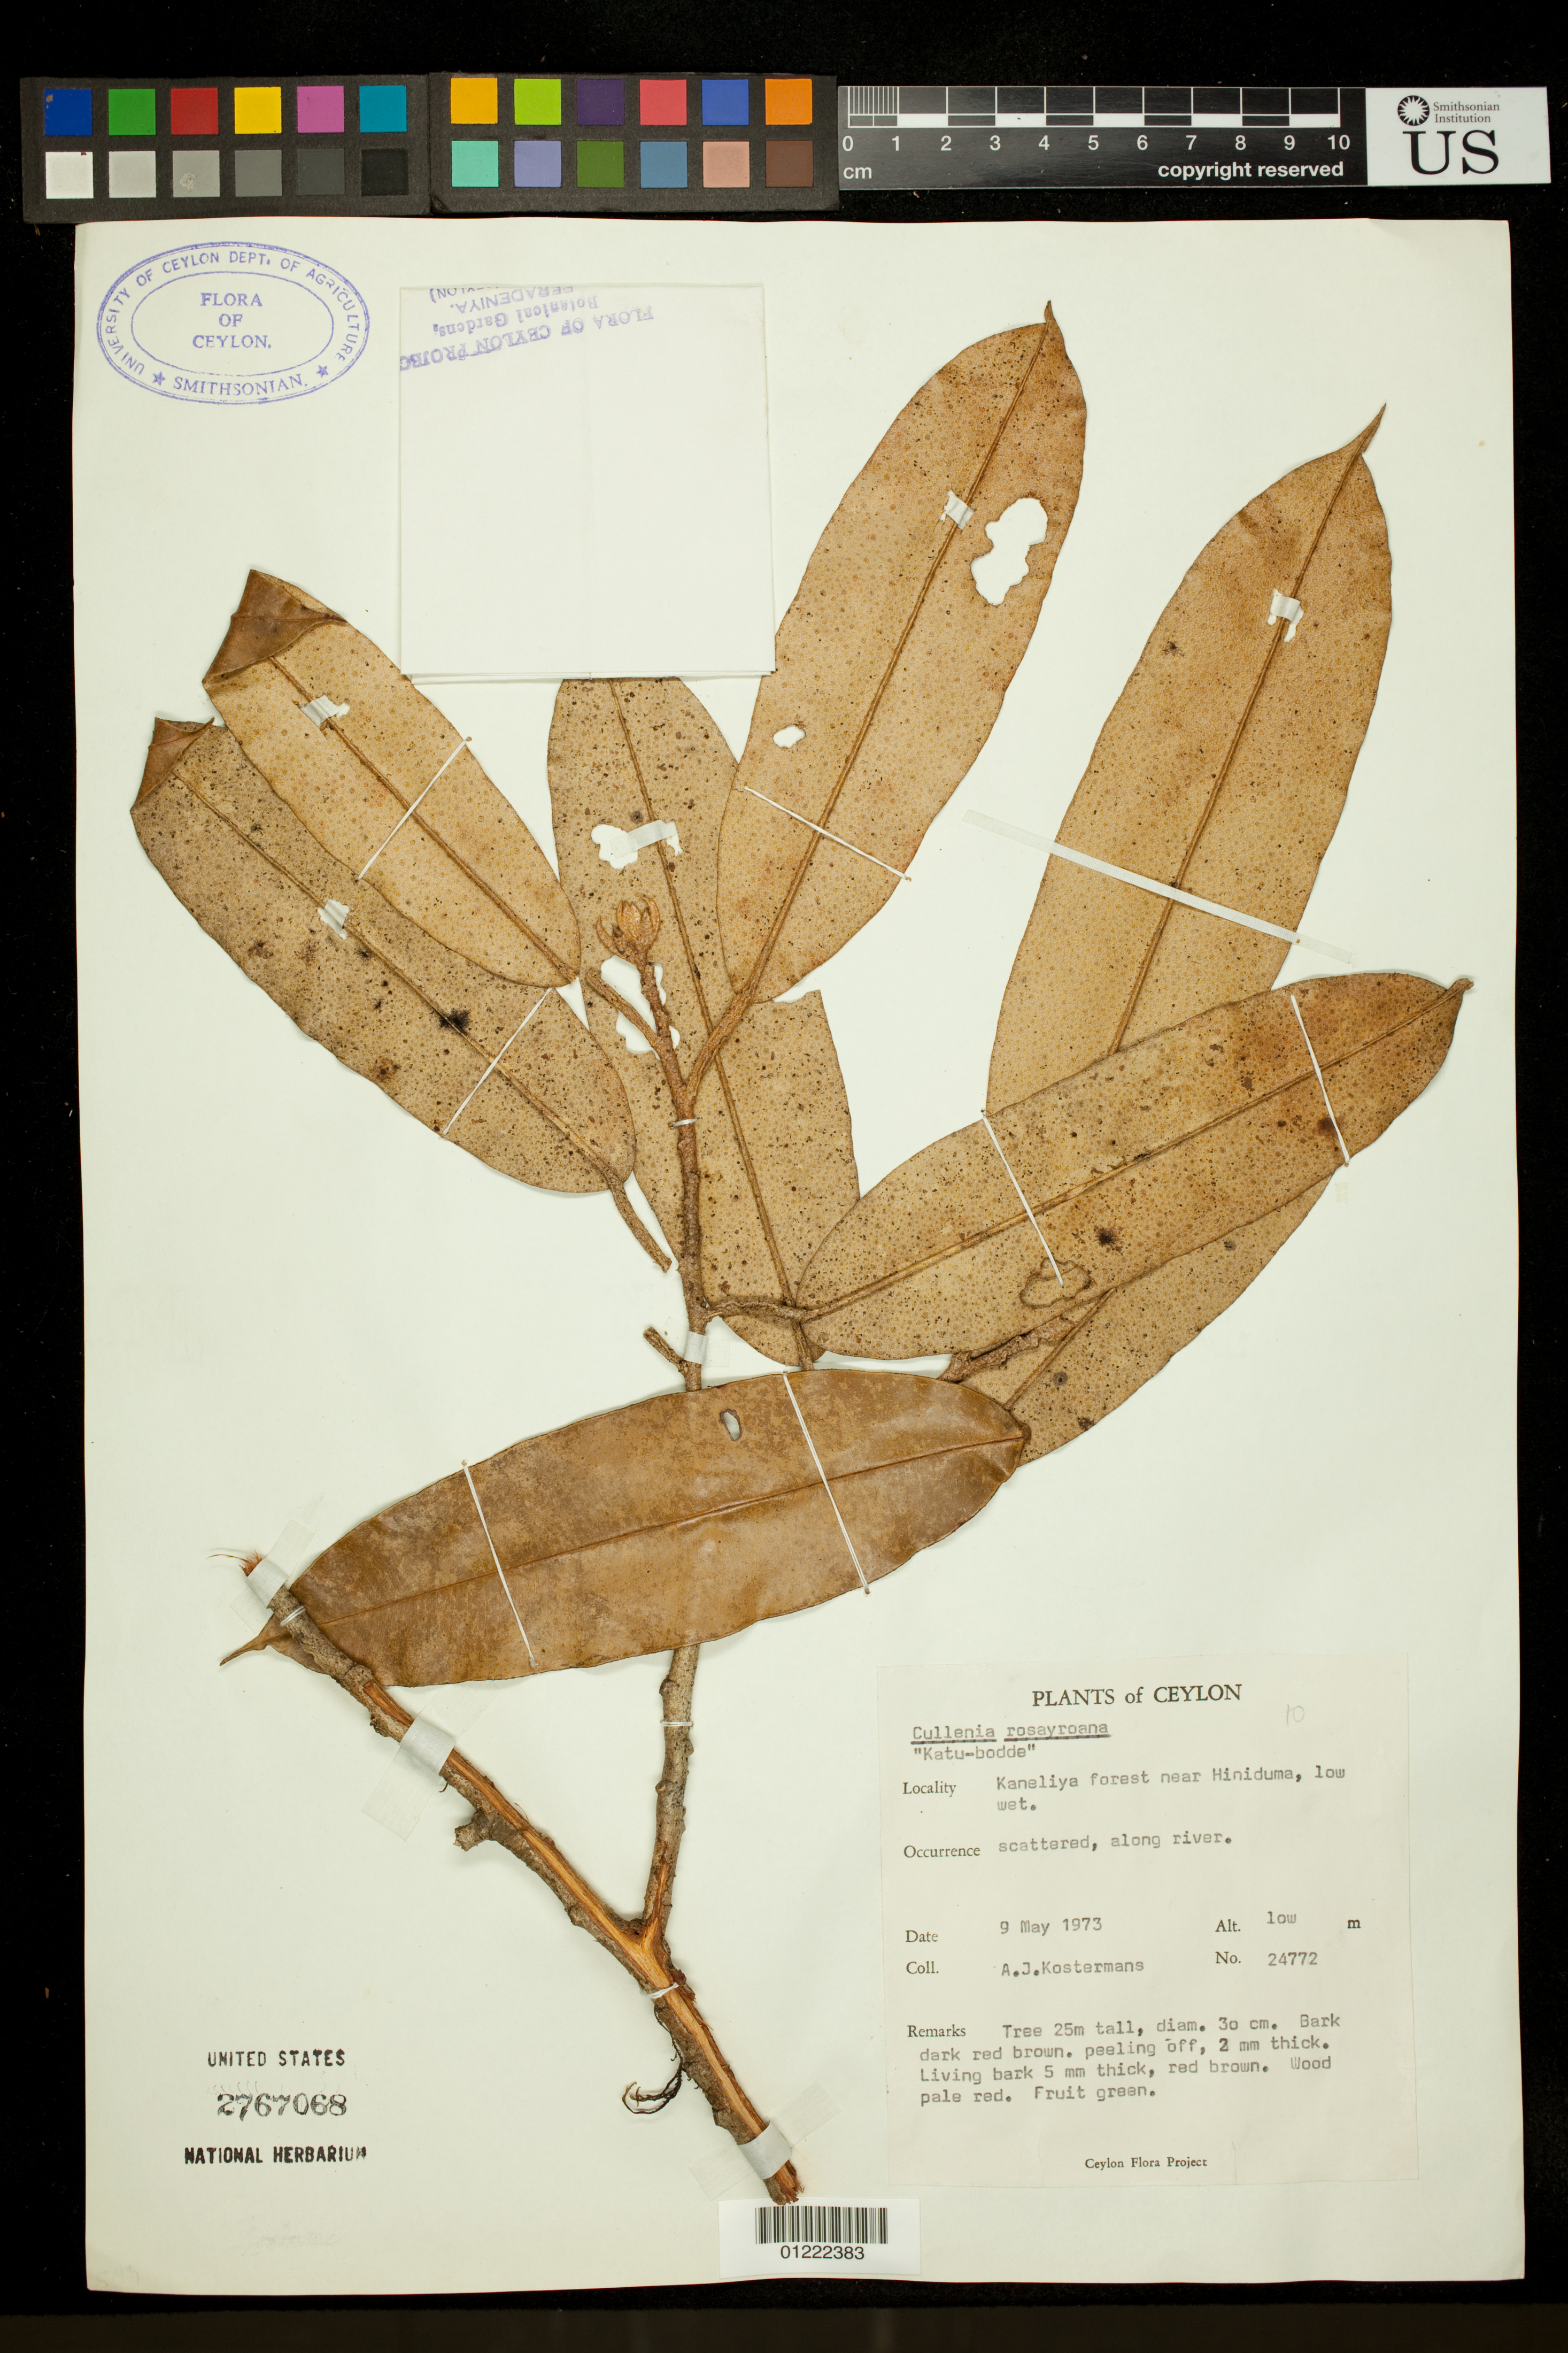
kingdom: Plantae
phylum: Tracheophyta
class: Magnoliopsida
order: Malvales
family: Malvaceae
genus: Cullenia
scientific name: Cullenia rosayroana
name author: Kosterm.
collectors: A. J. G. Kostermans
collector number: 24772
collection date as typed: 5/9/1973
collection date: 1973-05-09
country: Sri Lanka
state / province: Southern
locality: Kaneliya forest near Hiniduma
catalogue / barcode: US 2767068